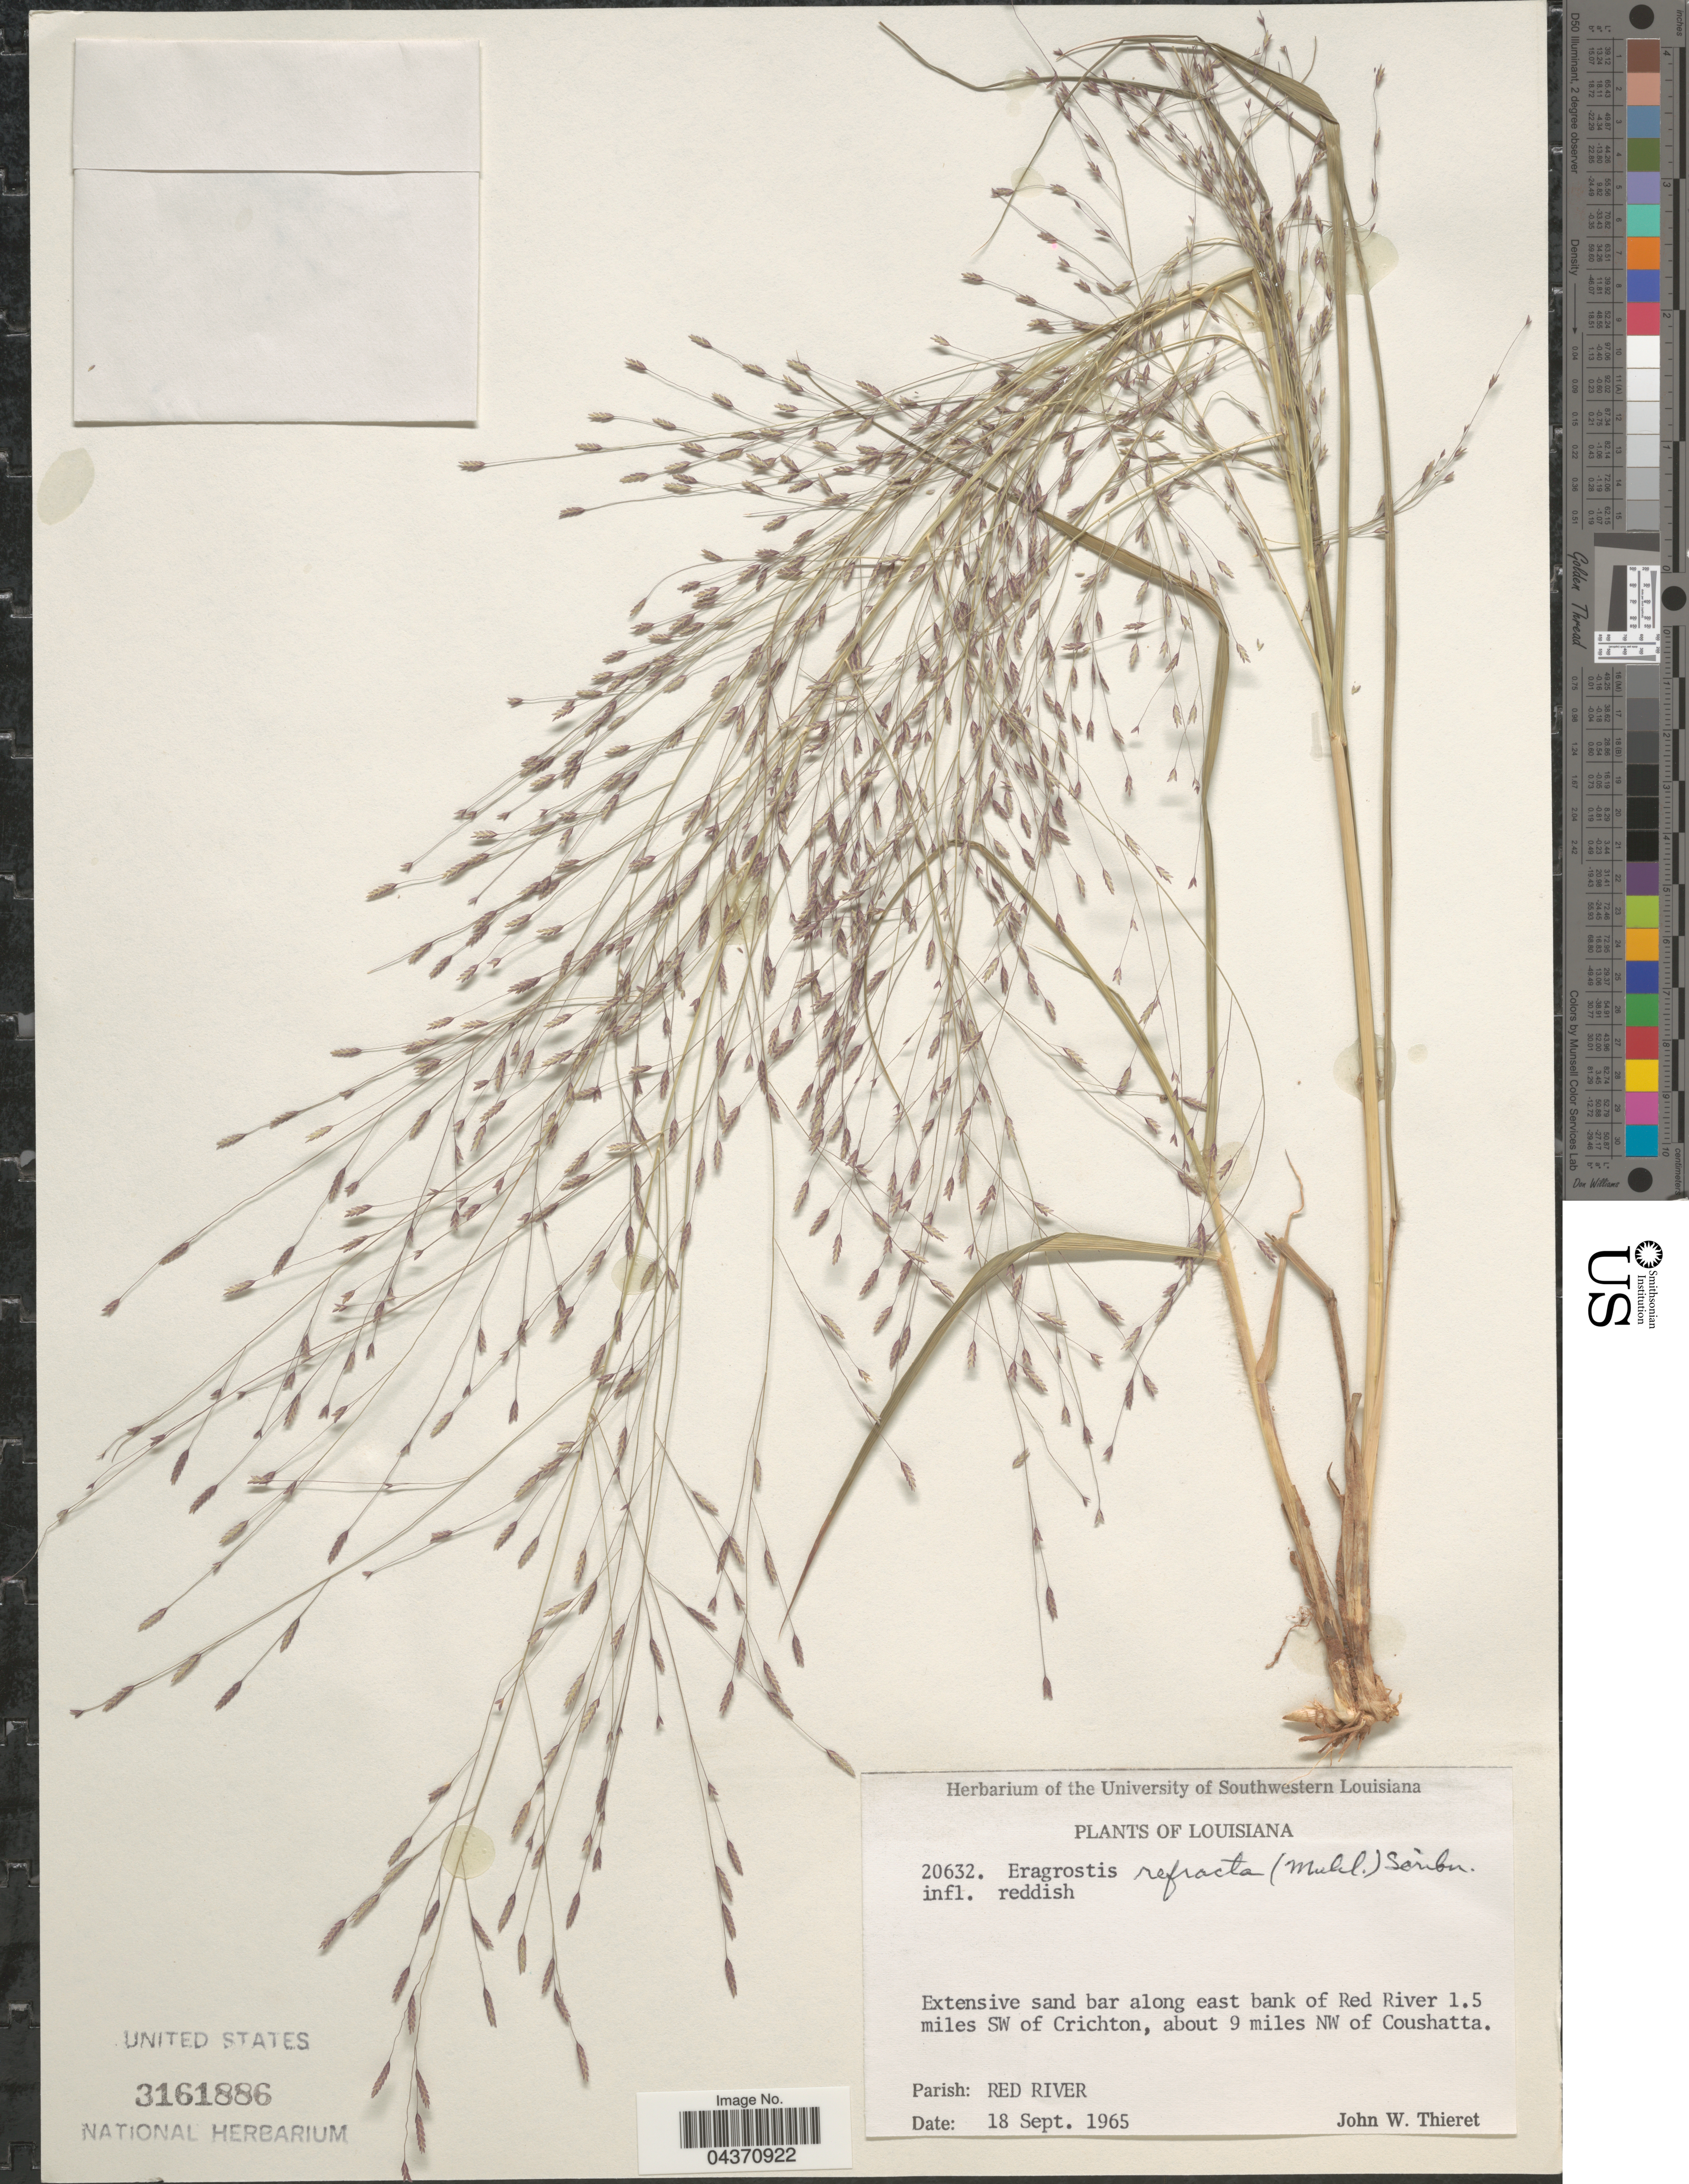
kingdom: Plantae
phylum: Tracheophyta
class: Liliopsida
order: Poales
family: Poaceae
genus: Eragrostis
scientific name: Eragrostis refracta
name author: (Muhl.) Scribn.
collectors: J. W. Thieret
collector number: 20632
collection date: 1965-09-18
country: United States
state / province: Louisiana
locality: Extensive sand bar along east bank of Red River 1.5 miles SW of Crichton, about 9 miles NE of Coushatta. Parish: Red River.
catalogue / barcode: US 3161886